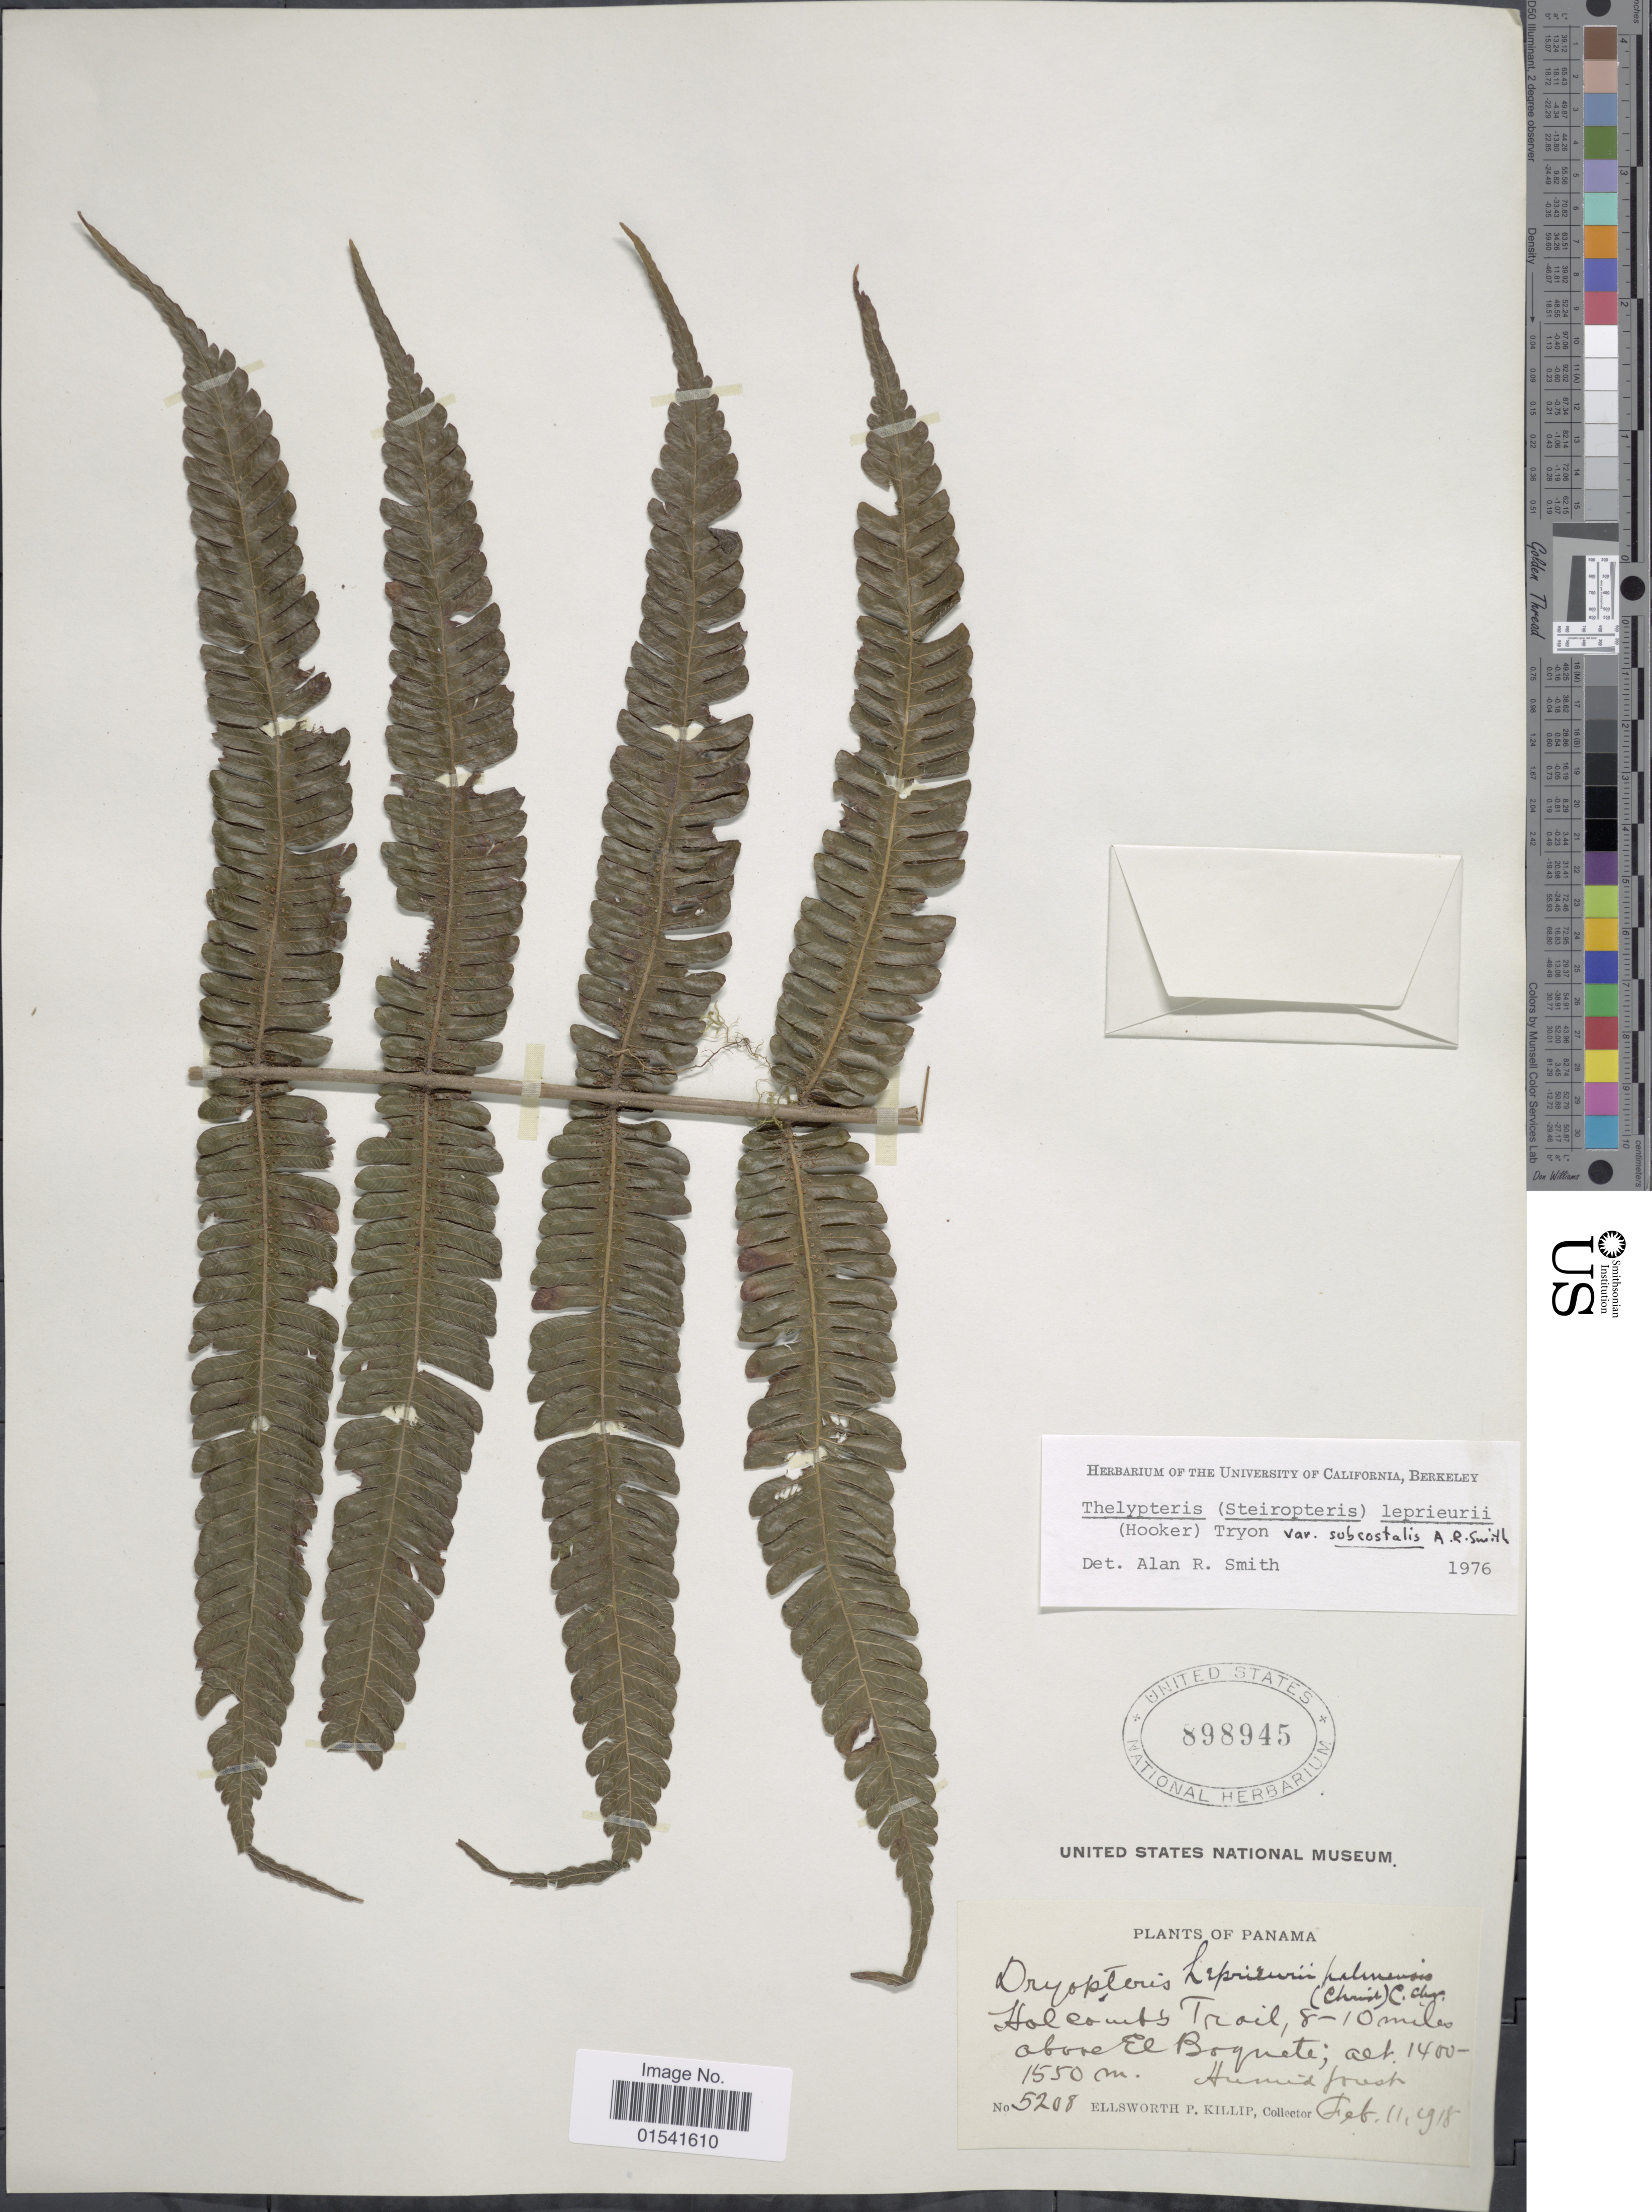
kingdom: Plantae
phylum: Tracheophyta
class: Polypodiopsida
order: Polypodiales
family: Thelypteridaceae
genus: Steiropteris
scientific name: Steiropteris leprieurii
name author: (Hook. f.) Pic. Serm.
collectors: E. P. Killip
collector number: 5208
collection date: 1918-02-11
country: Panama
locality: Holcomb's Trail, 8-10 miles above El Boquete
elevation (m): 1400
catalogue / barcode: US 898945